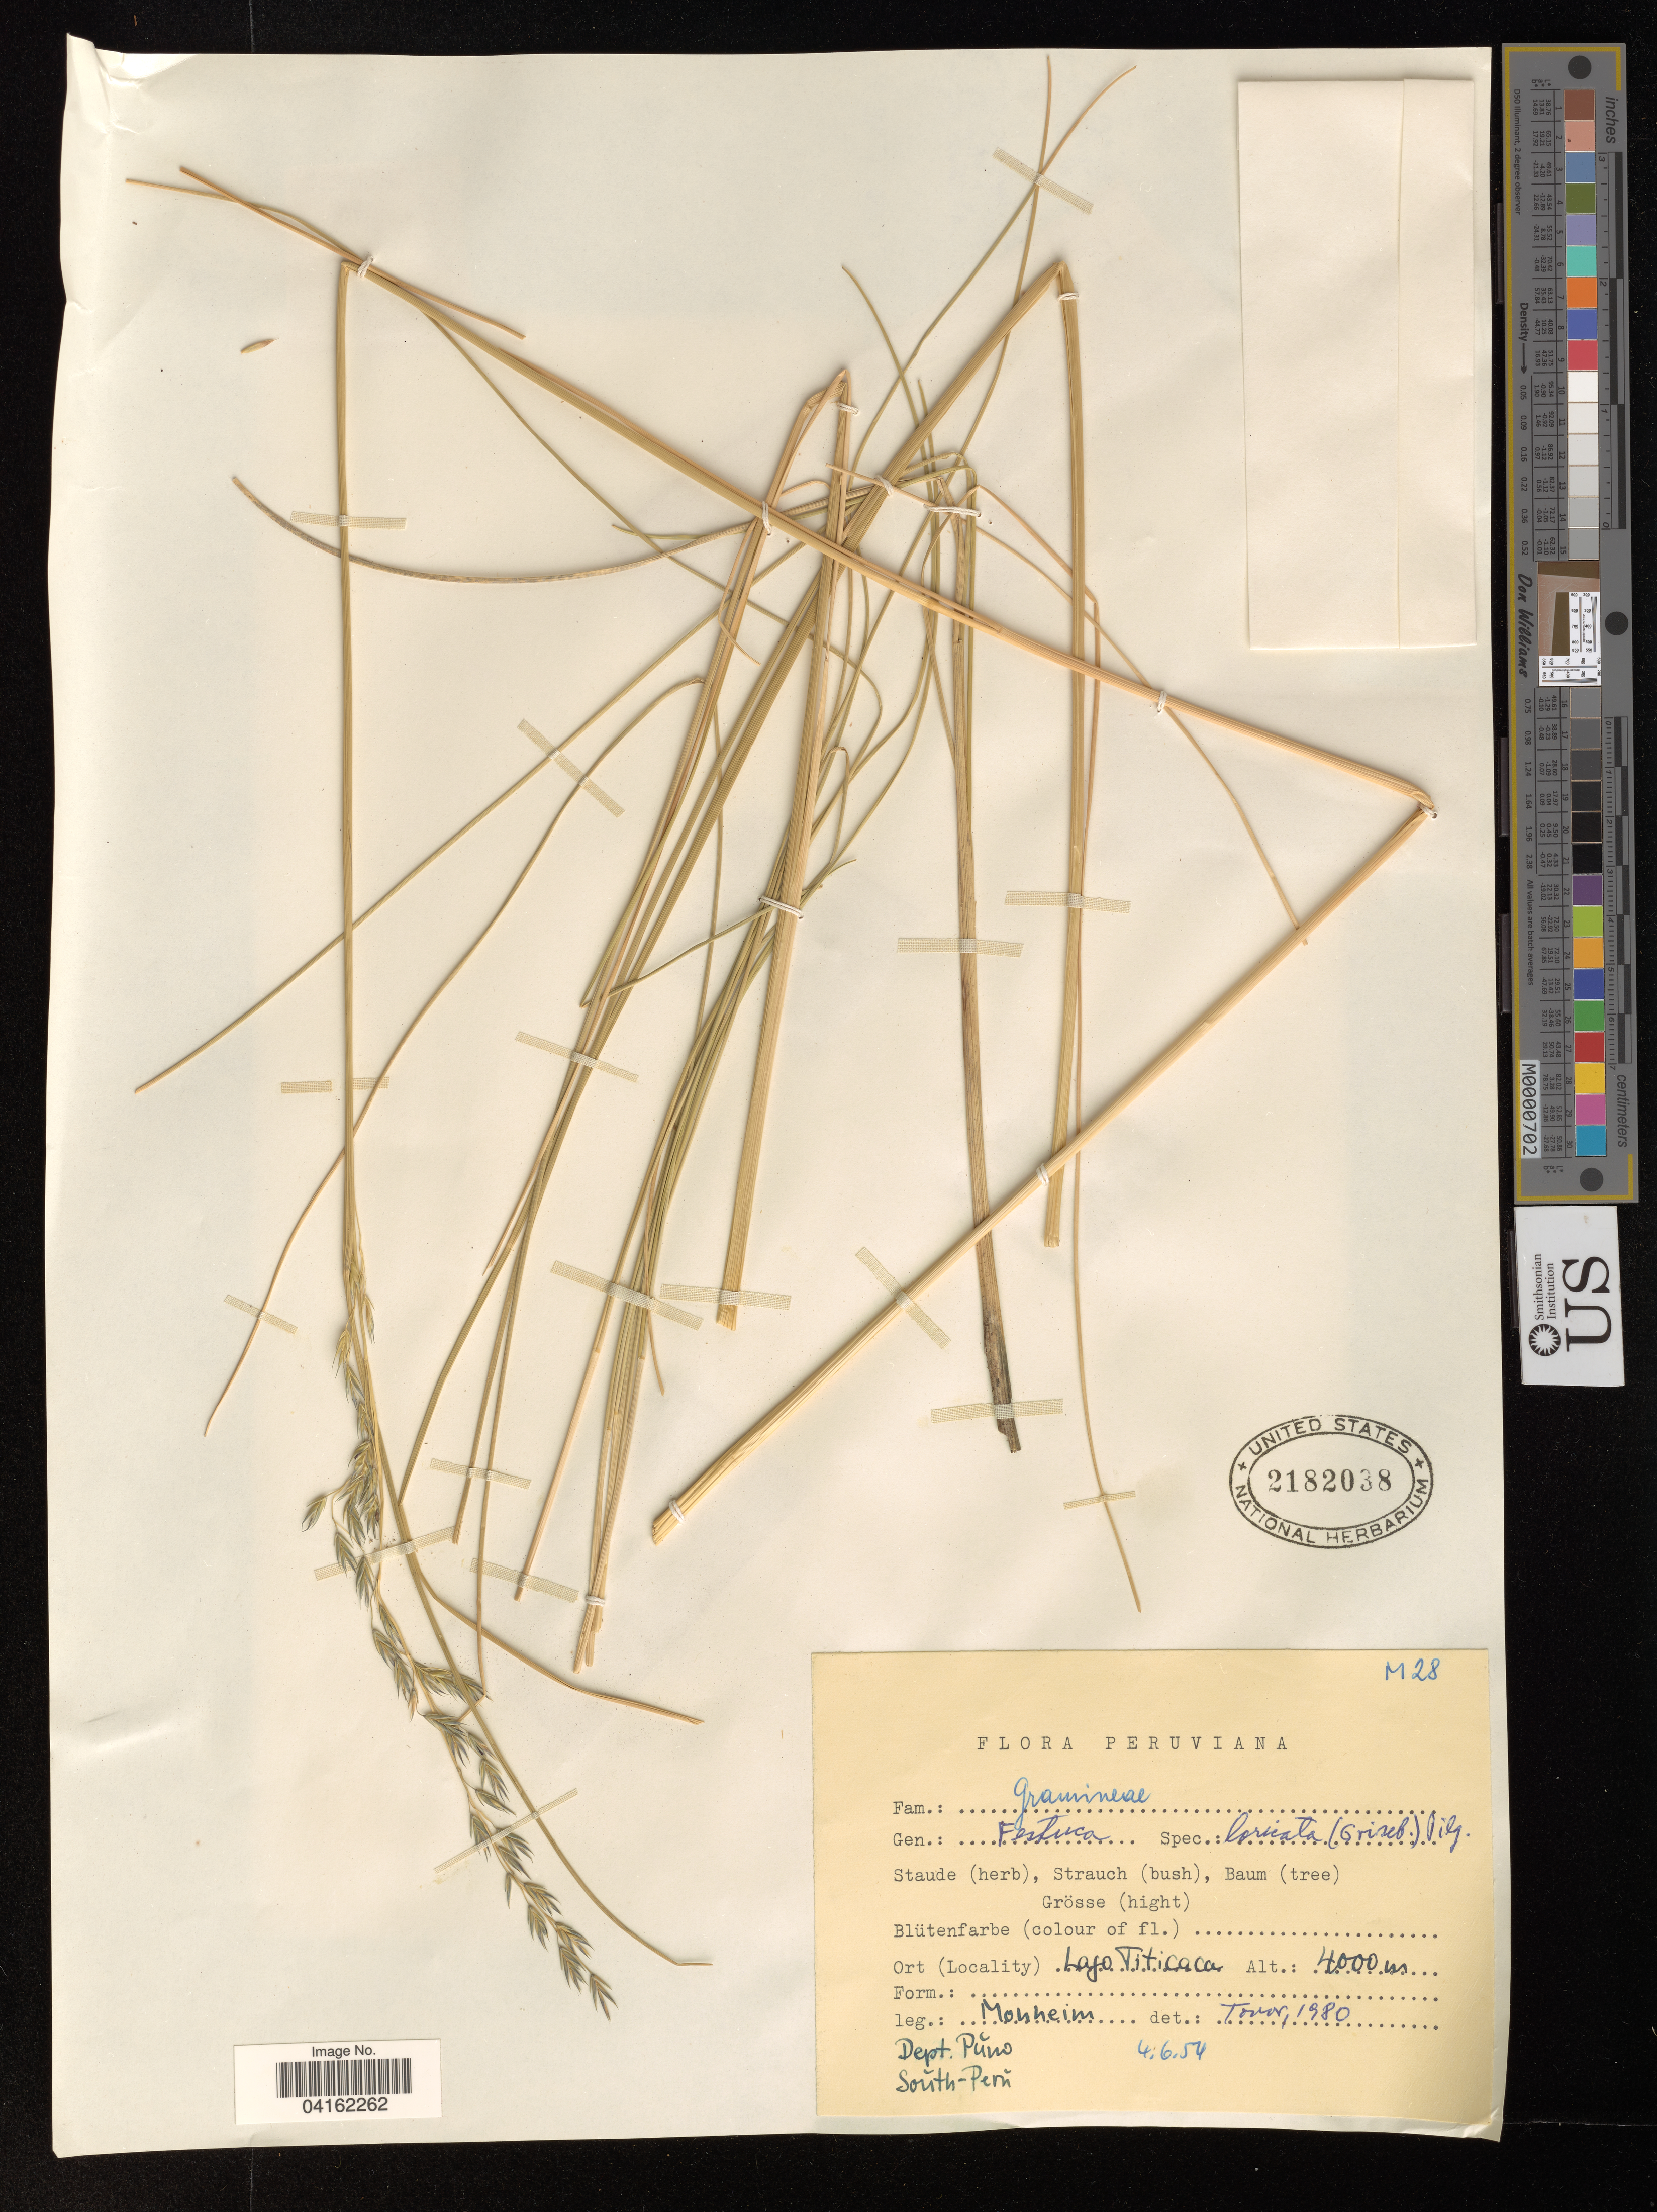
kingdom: Plantae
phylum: Tracheophyta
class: Liliopsida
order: Poales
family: Poaceae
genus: Festuca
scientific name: Festuca loricata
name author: (Griseb.) Pilg.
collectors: Monheim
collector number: M28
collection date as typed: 4 6 54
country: Peru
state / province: Puno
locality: Lago Titicaca. Soŭth-Perŭ*.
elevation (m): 4000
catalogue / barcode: US 2182038